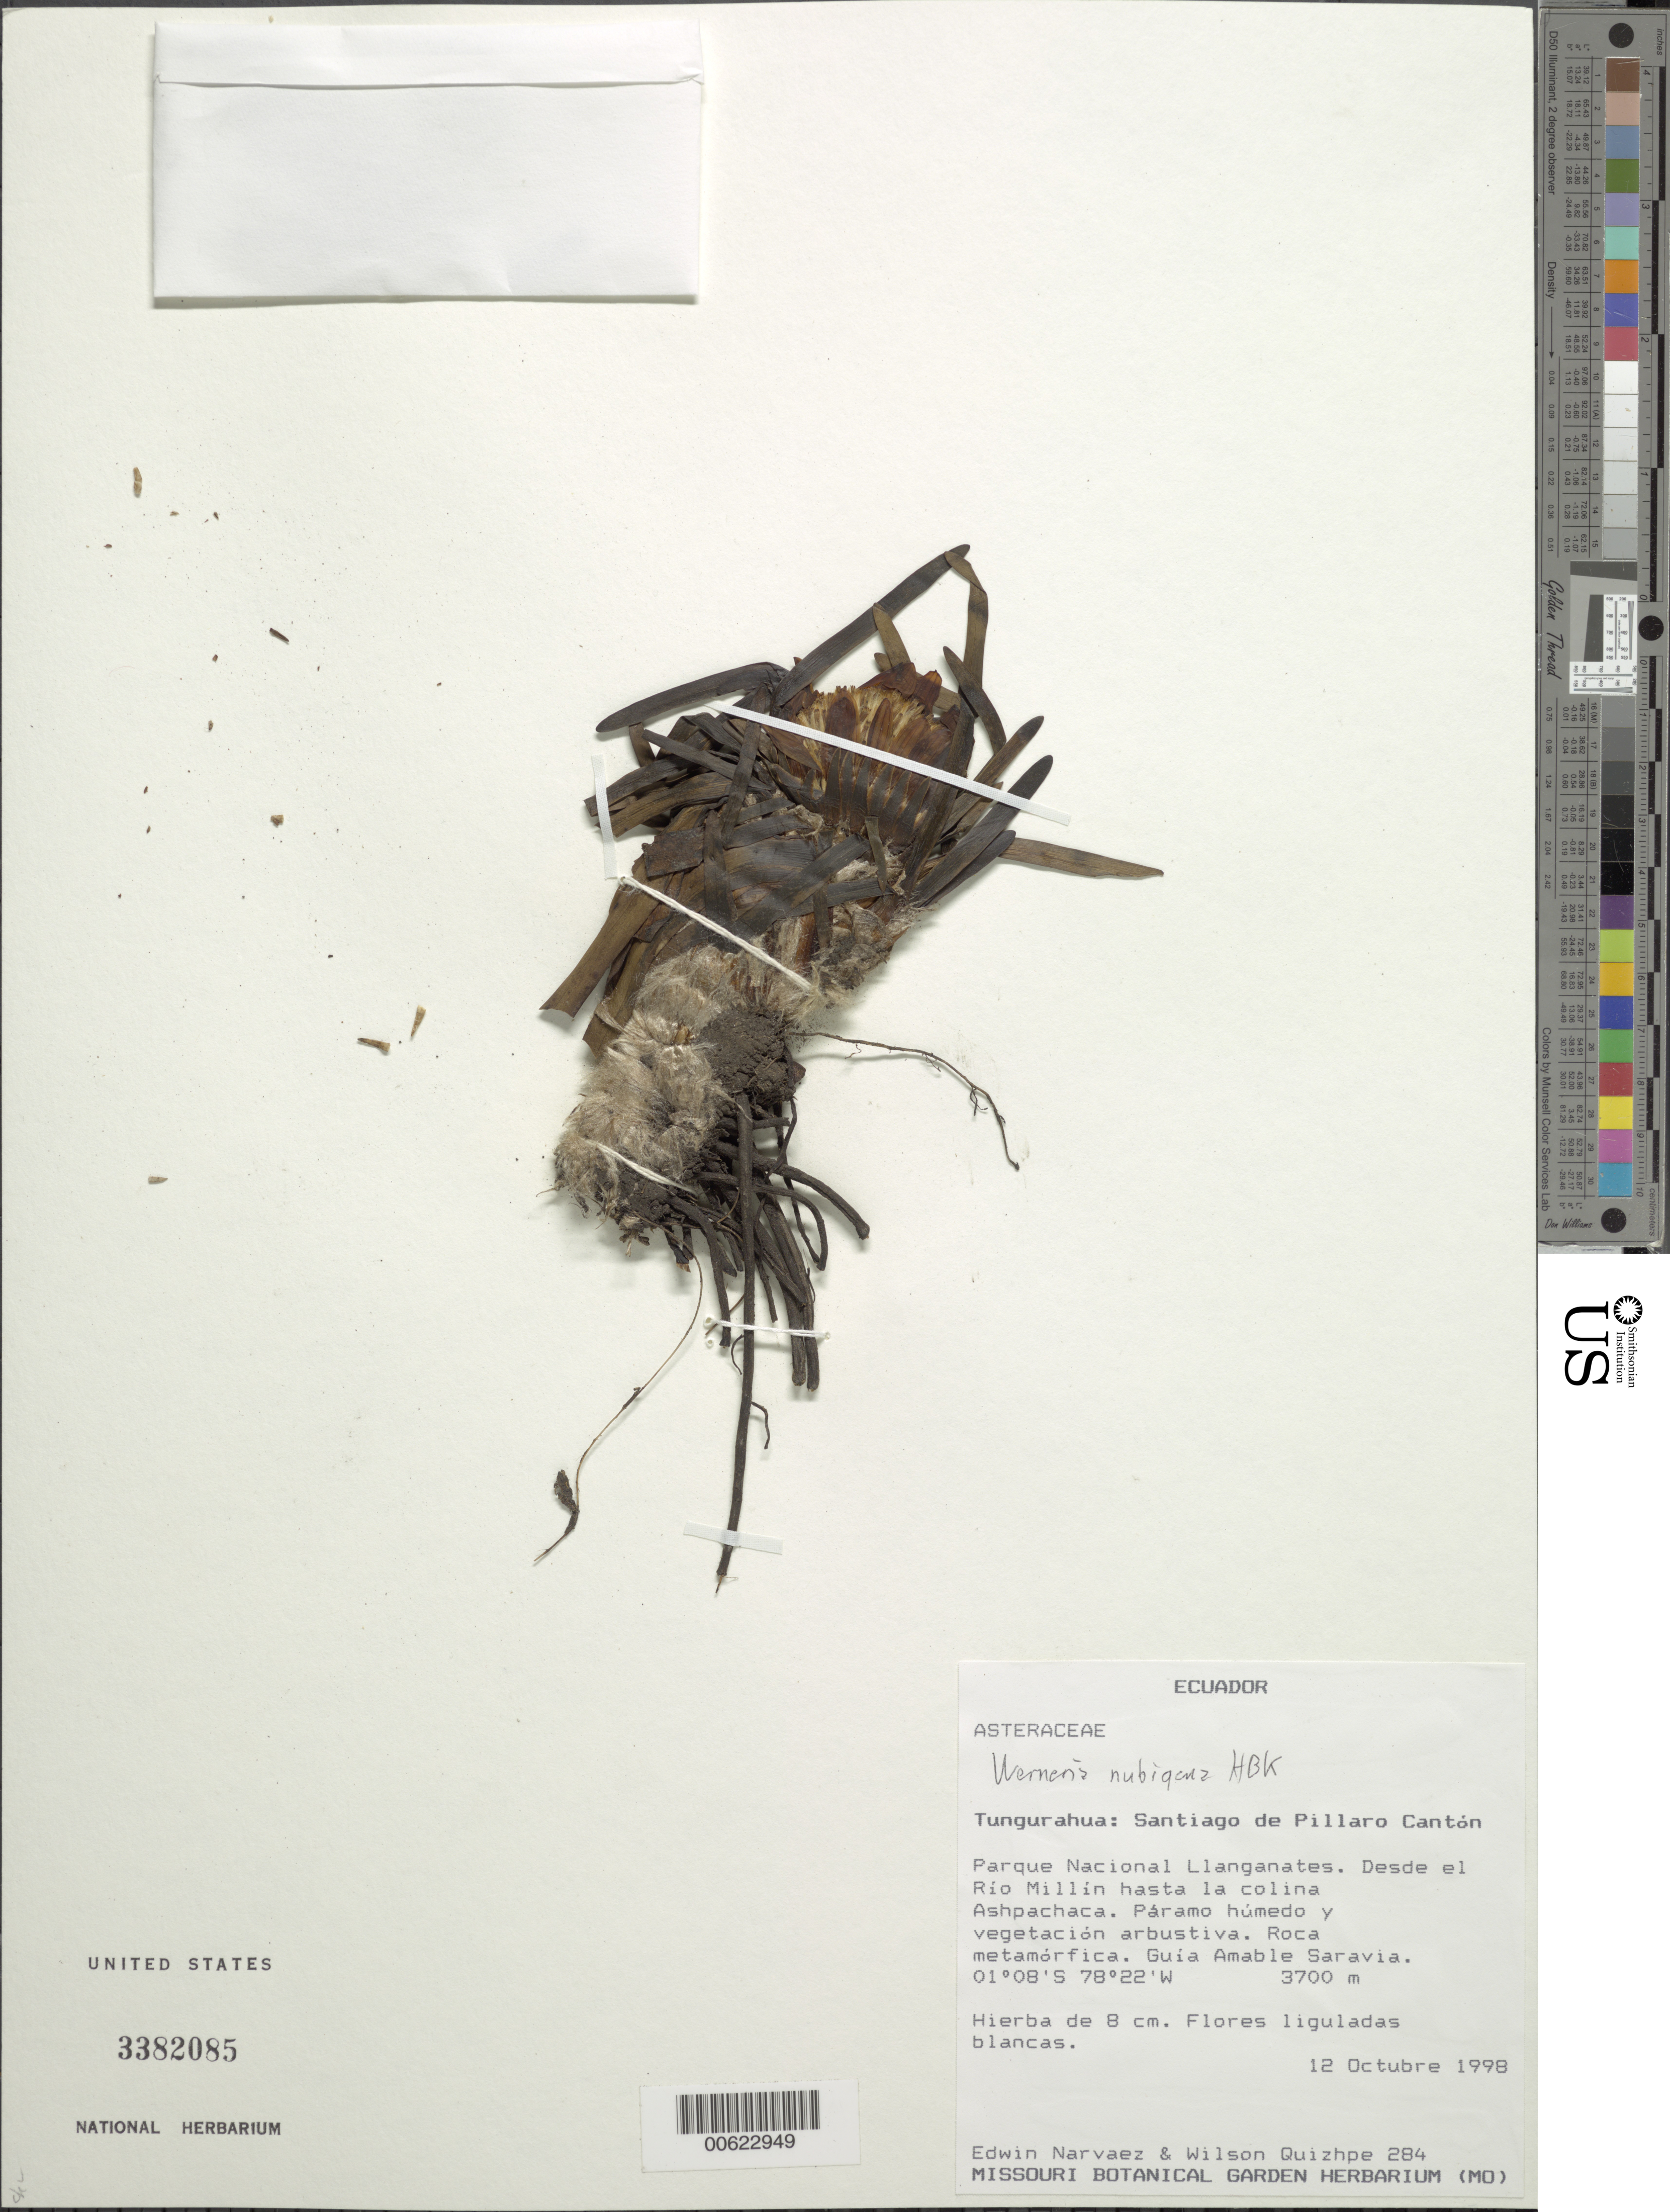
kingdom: Plantae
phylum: Tracheophyta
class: Magnoliopsida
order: Asterales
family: Asteraceae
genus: Werneria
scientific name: Werneria nubigena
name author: Kunth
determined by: Robinson, Harold E., (US)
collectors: E. Narváez & W. Quizhpe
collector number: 284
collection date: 1998-10-12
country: Ecuador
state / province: Tungurahua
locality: Santiago de Pillaro Canton; Parque Nacional Llanganates, Desde el Rio Millin hasta la colina Ashpachaca.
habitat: Paramo humedo y vegetacion arbustiva. Roca metamorfica.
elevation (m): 3700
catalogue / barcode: US 3382085